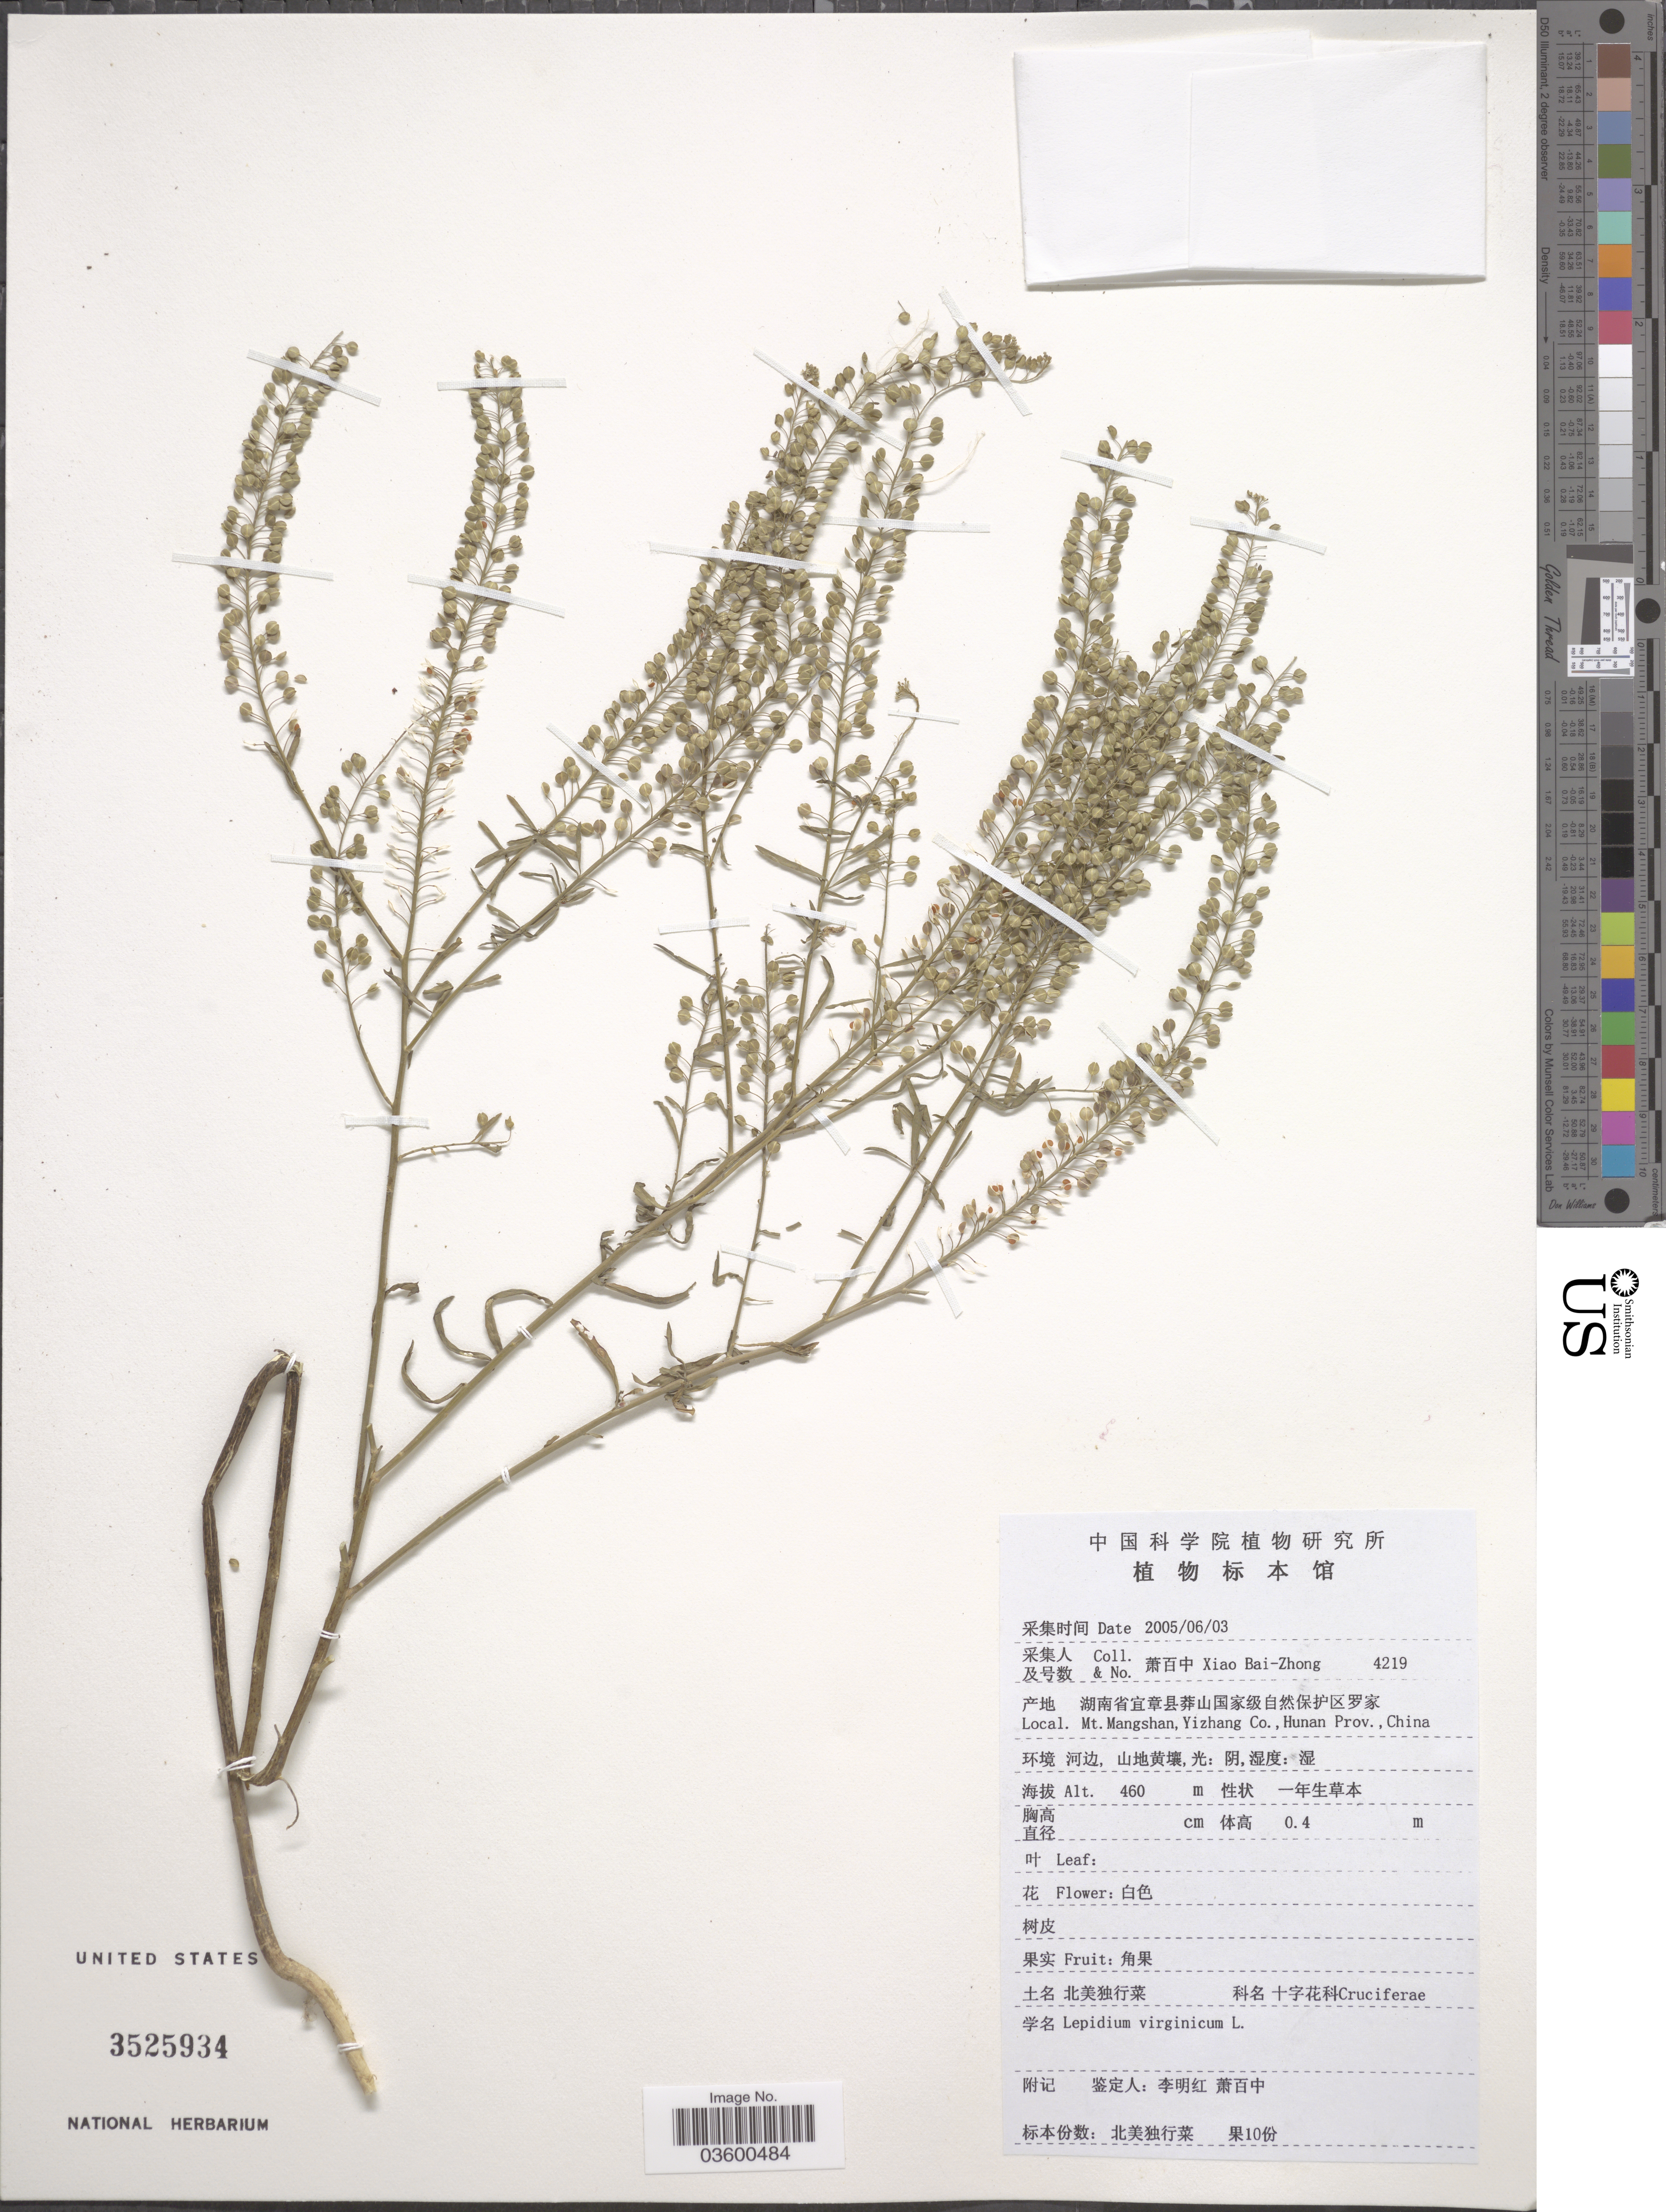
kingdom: Plantae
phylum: Tracheophyta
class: Magnoliopsida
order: Brassicales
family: Brassicaceae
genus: Lepidium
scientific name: Lepidium virginicum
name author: L.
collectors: B. Z. Xiao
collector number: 4219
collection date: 2005-06-03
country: China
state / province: Hunan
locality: Mt. Mangshan, Yizhang Co.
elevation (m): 460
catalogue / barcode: US 3525934